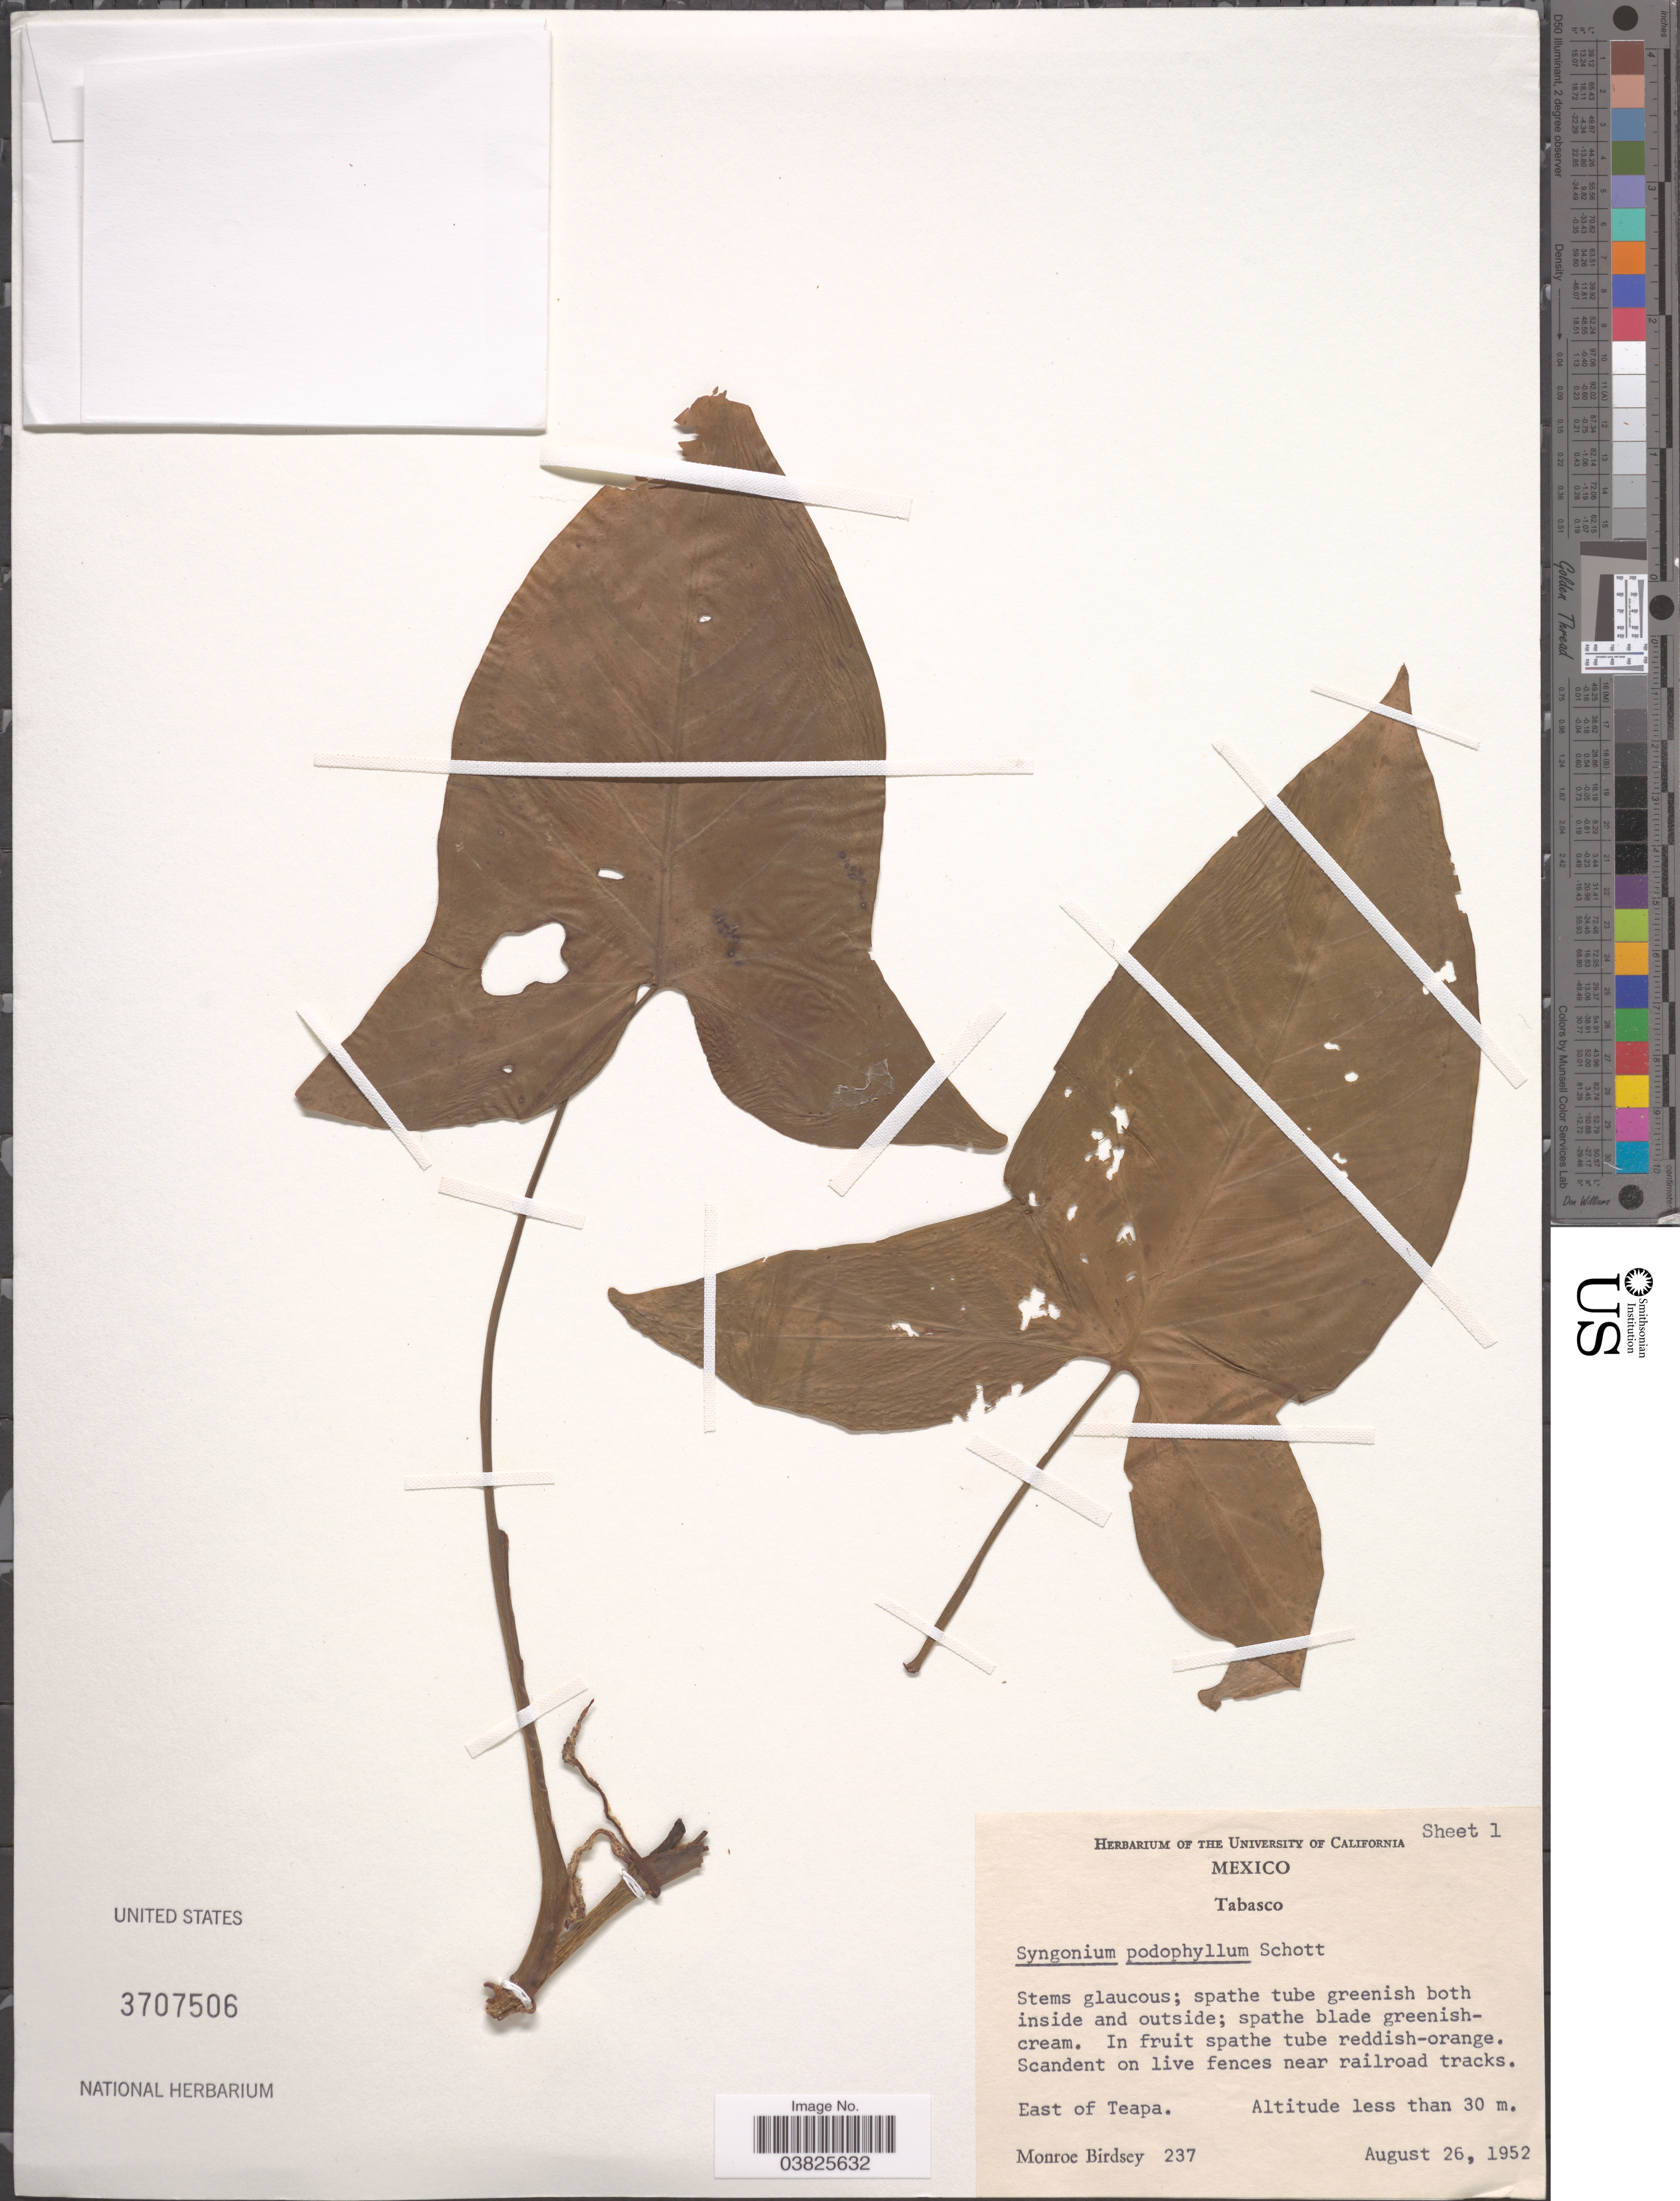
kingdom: Plantae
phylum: Tracheophyta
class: Liliopsida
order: Alismatales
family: Araceae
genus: Syngonium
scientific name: Syngonium podophyllum 'Lemon-Lime'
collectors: M. Birdsey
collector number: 237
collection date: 1952-08-26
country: Mexico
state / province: Tabasco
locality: Near railroad tracks. East of Teapa.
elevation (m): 30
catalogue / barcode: US 3707506